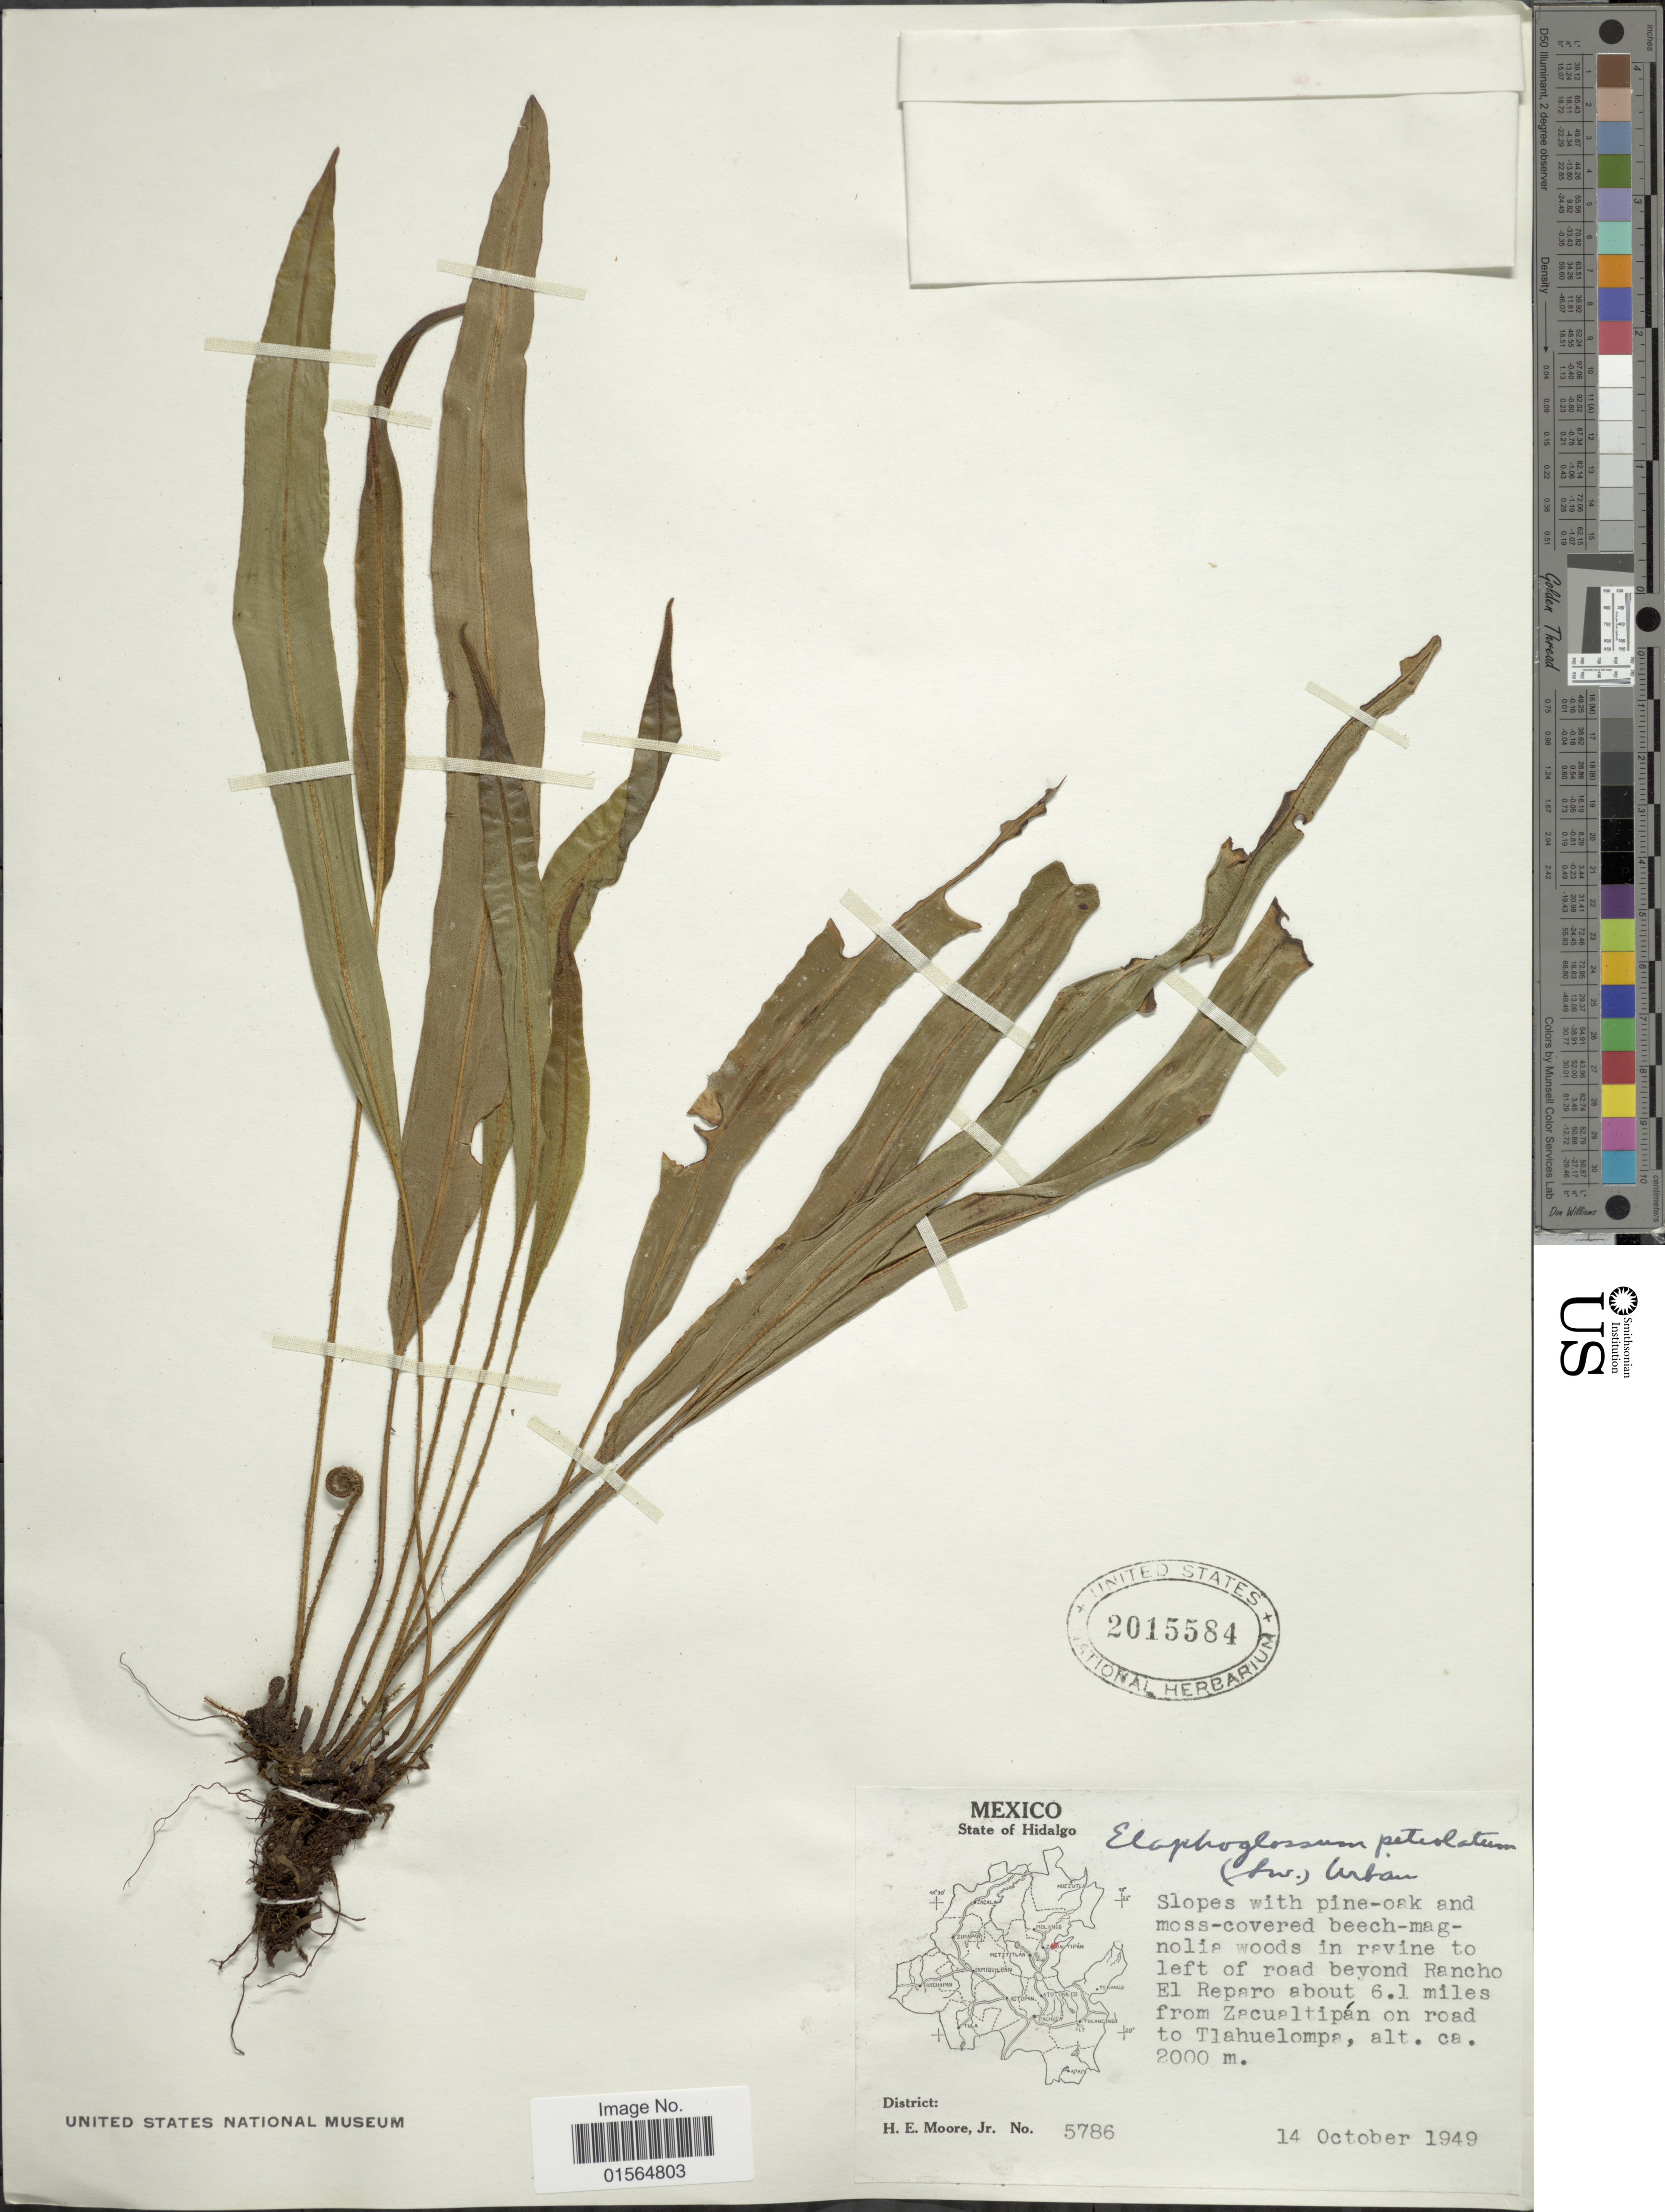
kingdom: Plantae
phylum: Tracheophyta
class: Polypodiopsida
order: Polypodiales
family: Dryopteridaceae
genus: Elaphoglossum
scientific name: Elaphoglossum petiolatum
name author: (Sw.) Urb.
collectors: H. E. Moore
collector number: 5786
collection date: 1949-10-14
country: Mexico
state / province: Hidalgo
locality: Slopes with pine oak and moss covered beech magnolia woods in ravine to left of road beyond Rancho El Reparo about 6.1 miles from Zacualtipan on road to Tlahuelompa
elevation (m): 2000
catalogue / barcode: US 2015584